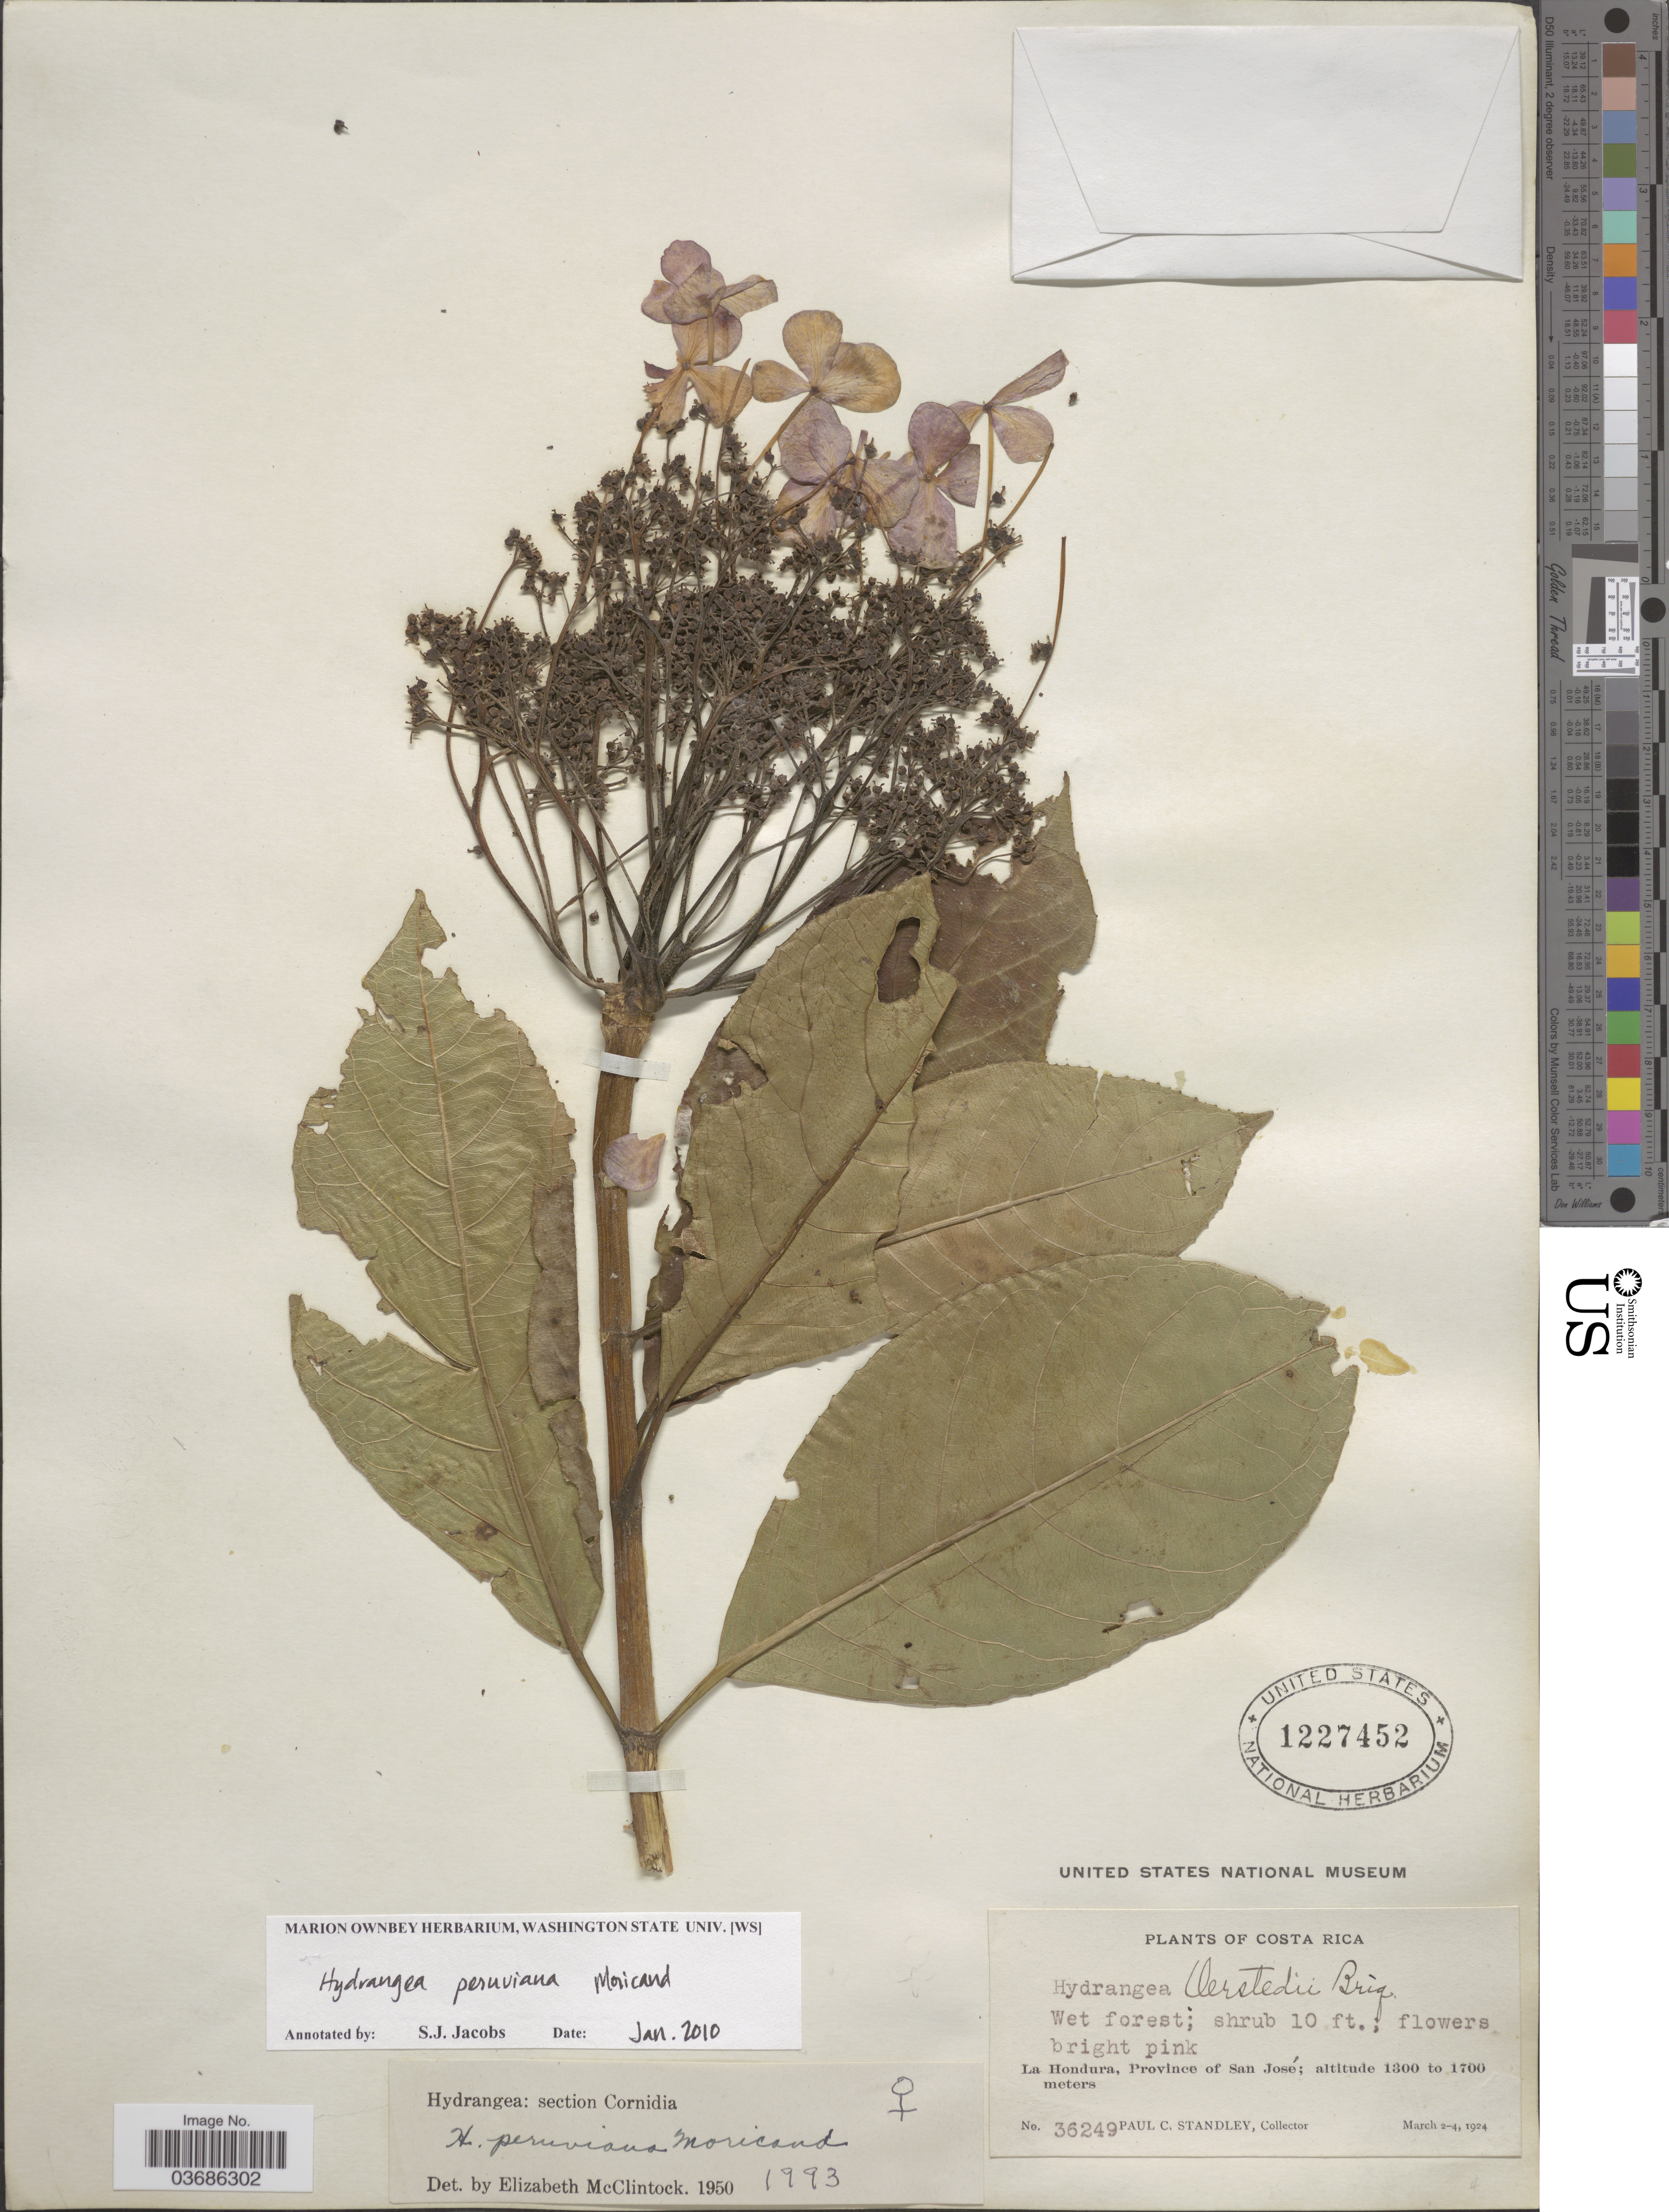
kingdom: Plantae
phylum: Tracheophyta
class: Magnoliopsida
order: Cornales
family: Hydrangeaceae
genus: Hydrangea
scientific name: Hydrangea peruviana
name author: Moric.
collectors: P. C. Standley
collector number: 36249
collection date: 1924-03-02/1924-03-04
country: Costa Rica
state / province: San José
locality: La Hondura.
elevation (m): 1300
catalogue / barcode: US 1227452